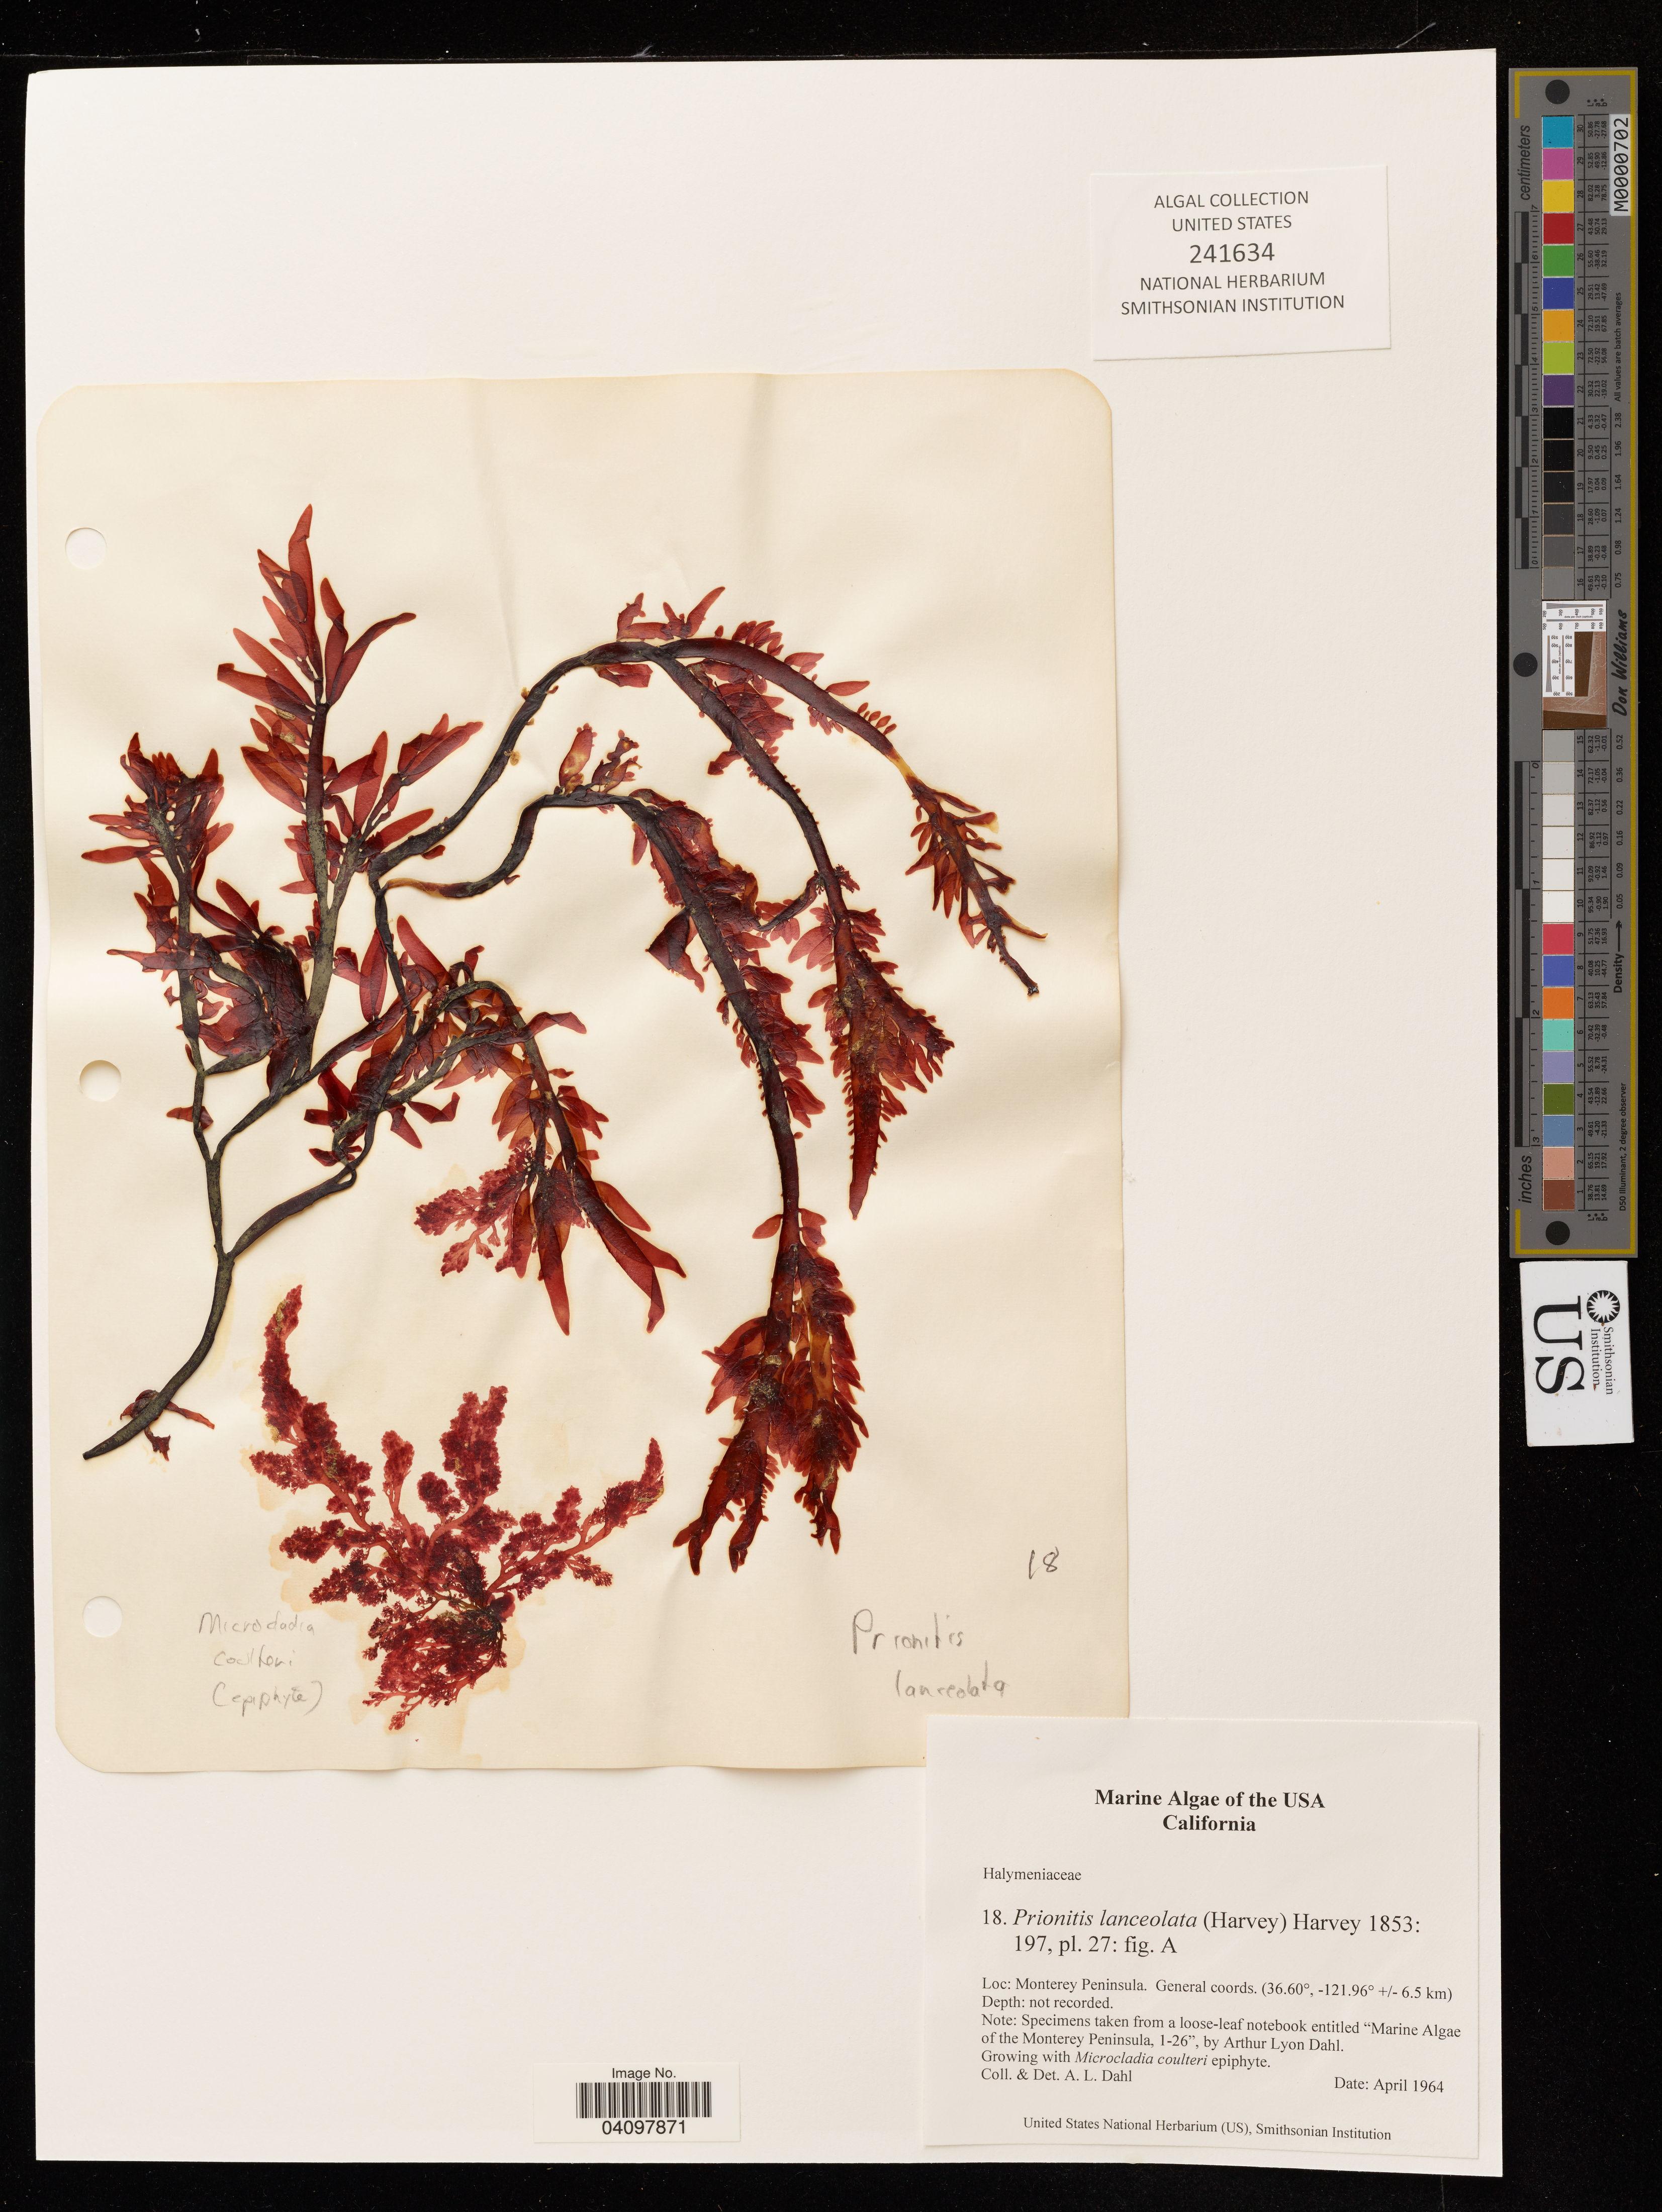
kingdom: Plantae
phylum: Rhodophyta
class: Florideophyceae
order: Cryptonemiales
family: Cryptonemiaceae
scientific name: Prionitis lanceolata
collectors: A. Dahl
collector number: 18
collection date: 1964-04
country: United States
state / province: California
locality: Monterey Peninsula. (+/- 6.5 km).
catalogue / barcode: US 241634